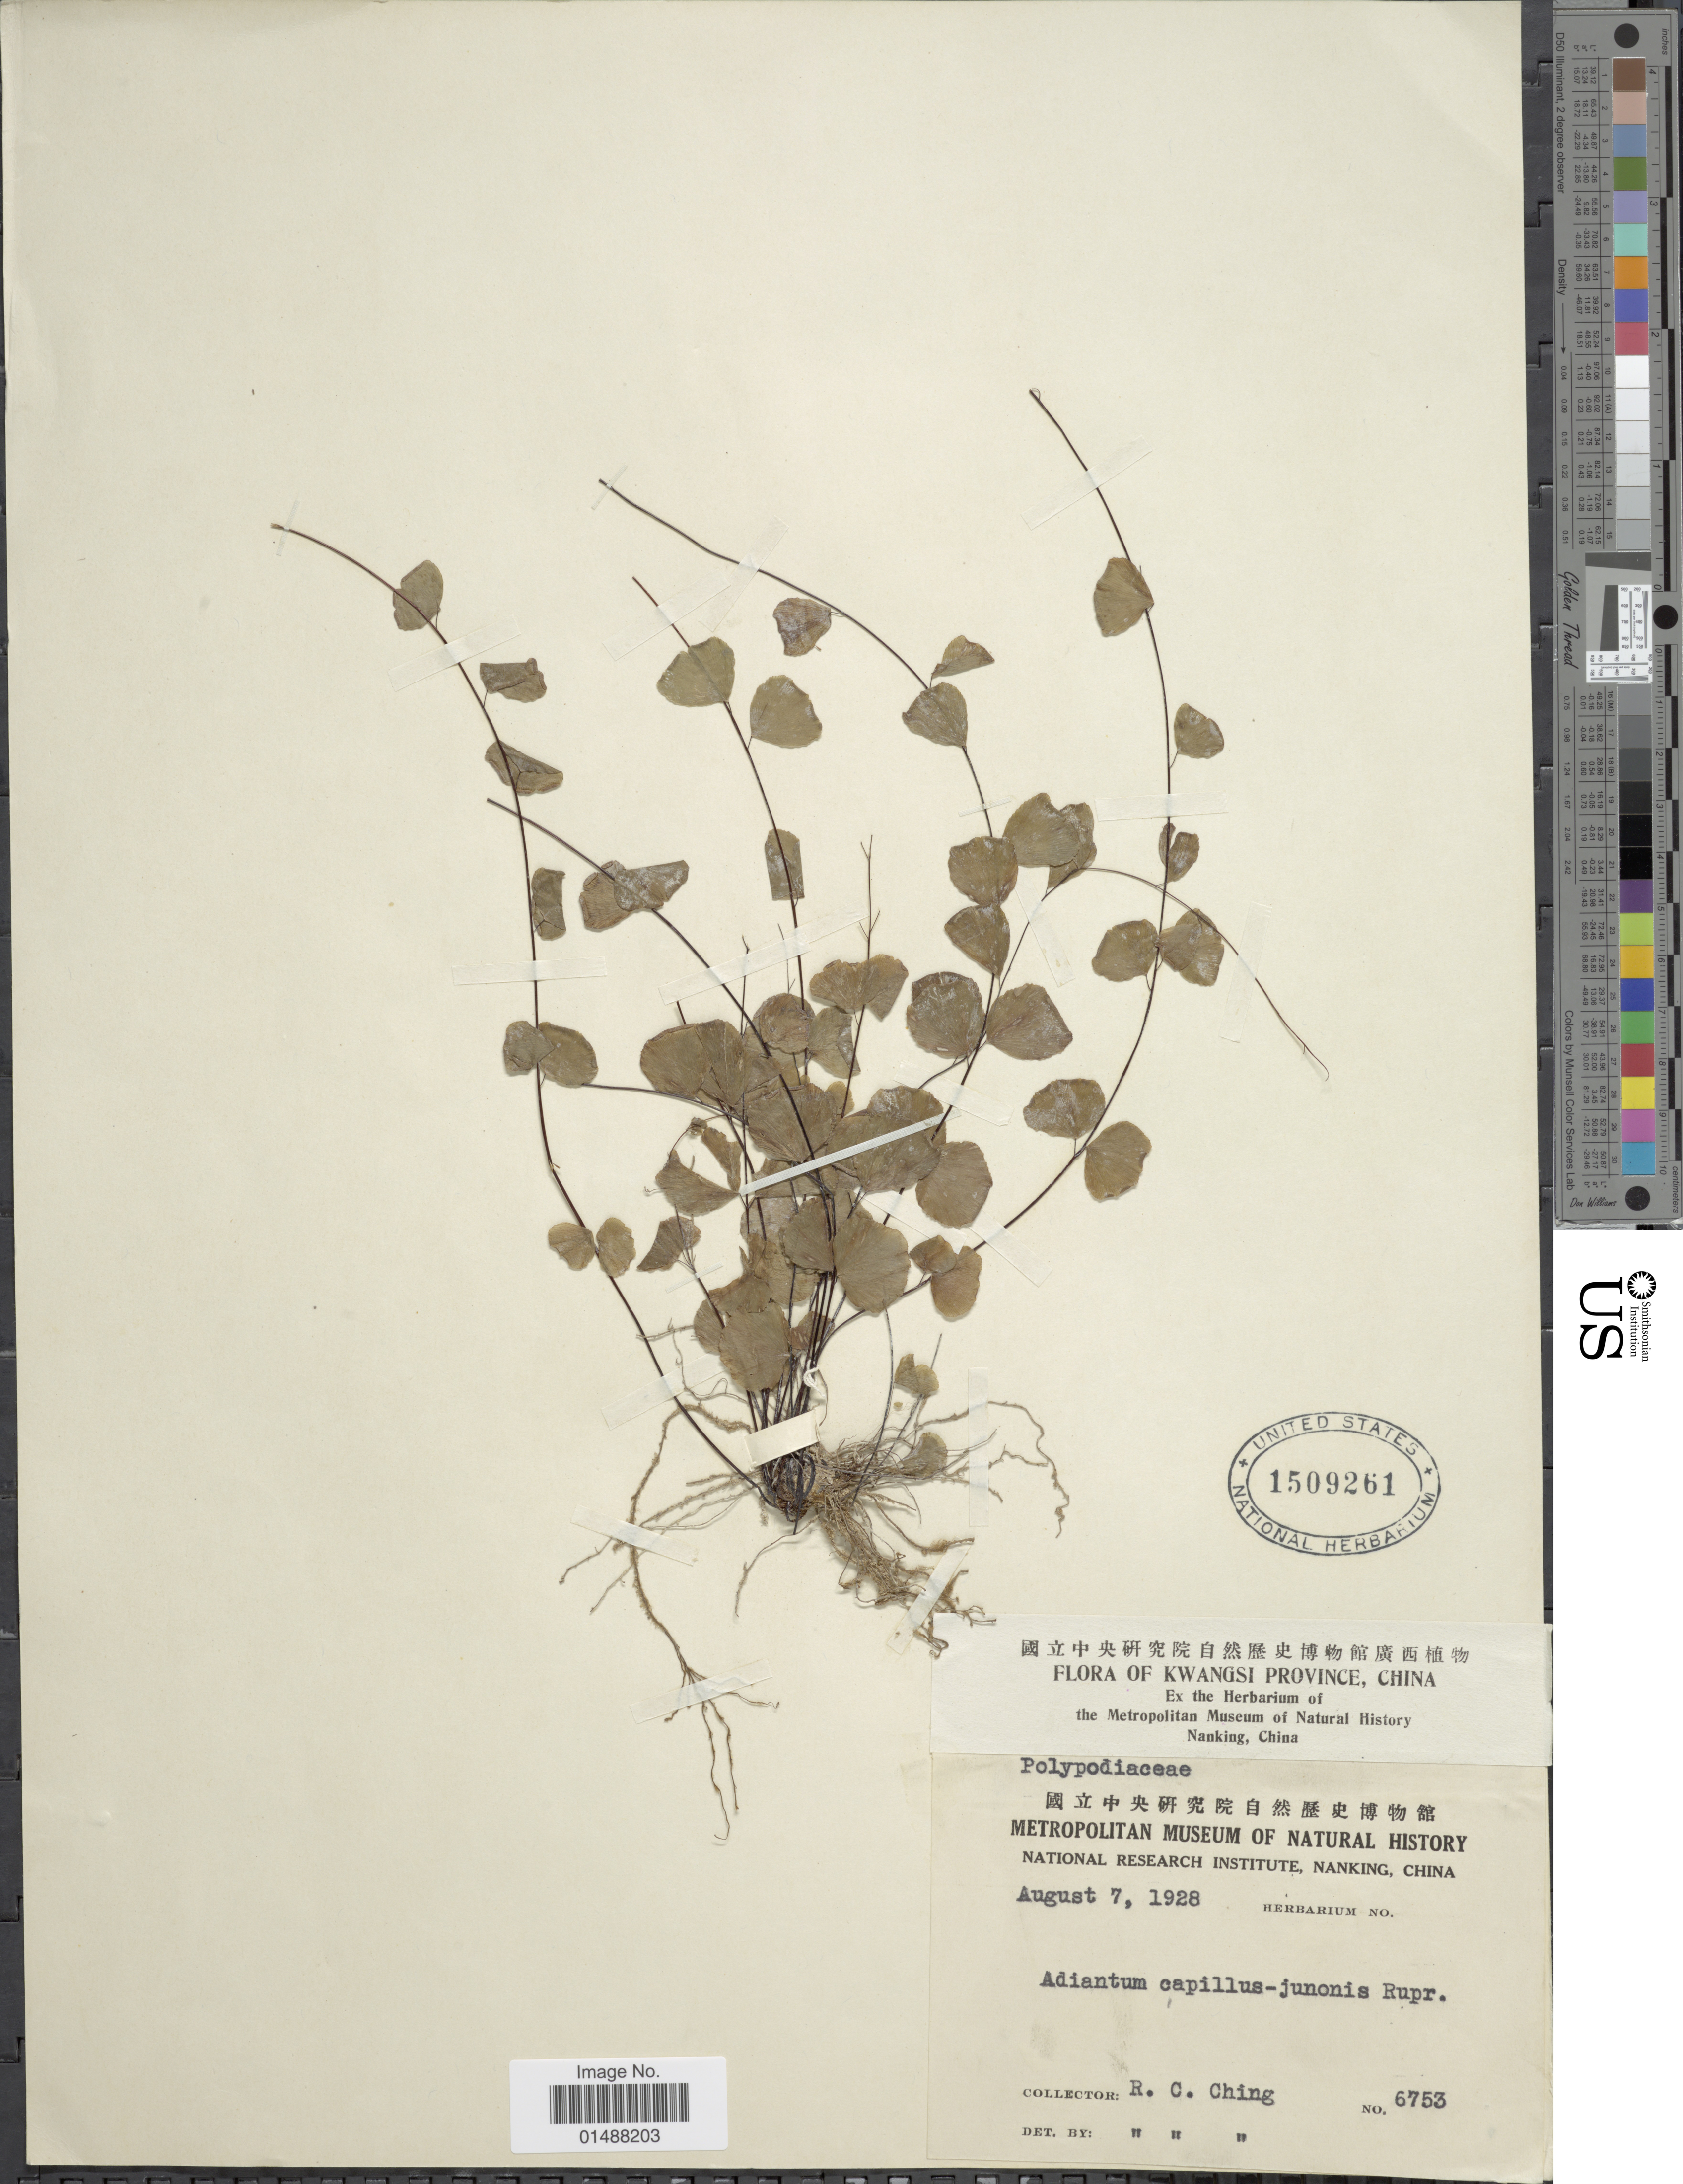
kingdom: Plantae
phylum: Tracheophyta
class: Polypodiopsida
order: Polypodiales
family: Pteridaceae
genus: Adiantum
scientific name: Adiantum capillus-junonis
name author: Rupr.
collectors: R. C. Ching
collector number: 6753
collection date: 1928-08-07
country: China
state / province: Guangxi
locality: Kwangsi Province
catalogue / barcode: US 1509261